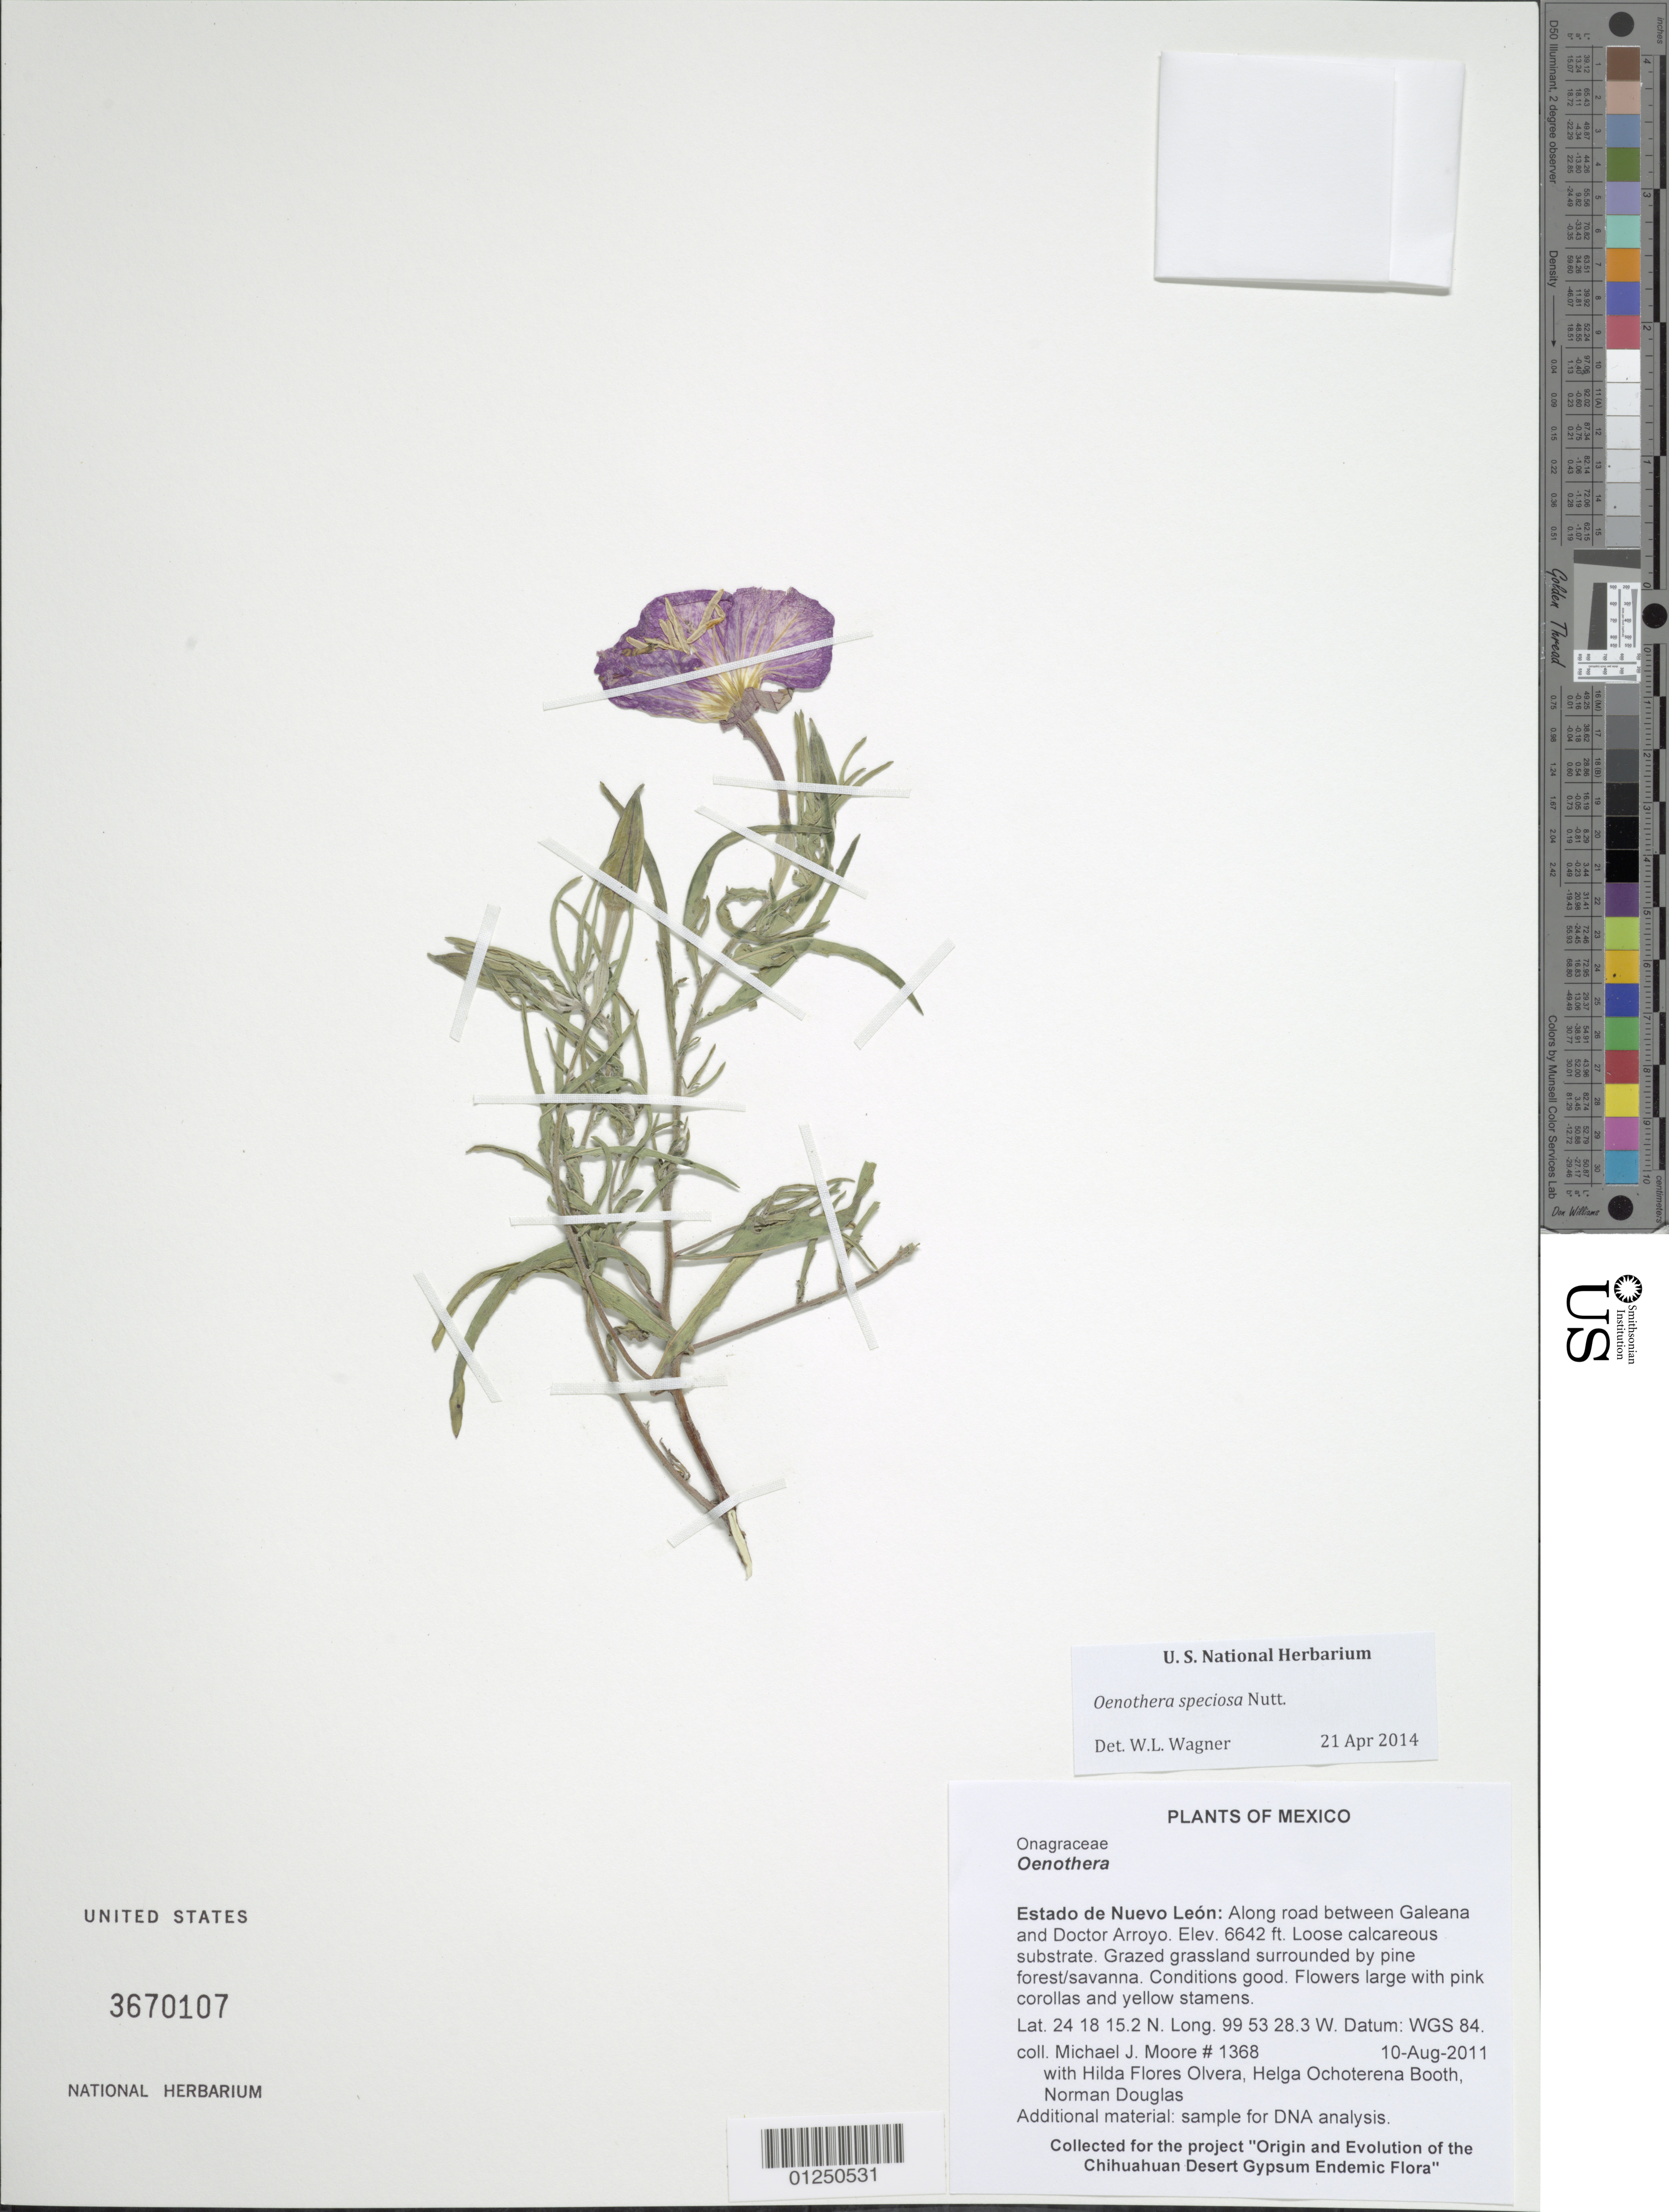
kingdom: Plantae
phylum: Tracheophyta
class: Magnoliopsida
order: Myrtales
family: Onagraceae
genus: Oenothera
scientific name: Oenothera speciosa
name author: Nutt.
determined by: Wagner, W. L., (BOT), Smithsonian Institution - National Museum of Natural History (UNITED STATES)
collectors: M. J. Moore, H. Flores Olvera, H. Ochoterena-Booth & N. Douglas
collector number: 1368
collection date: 2007-08-09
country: Mexico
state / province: Nuevo Leon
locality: Along road between Galeana and Doctor Arroyo.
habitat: Loose calcareous substrate. Grazed grassland surrounded by pine forest/savanna. Conditions good.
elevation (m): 2024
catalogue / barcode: US 3670107